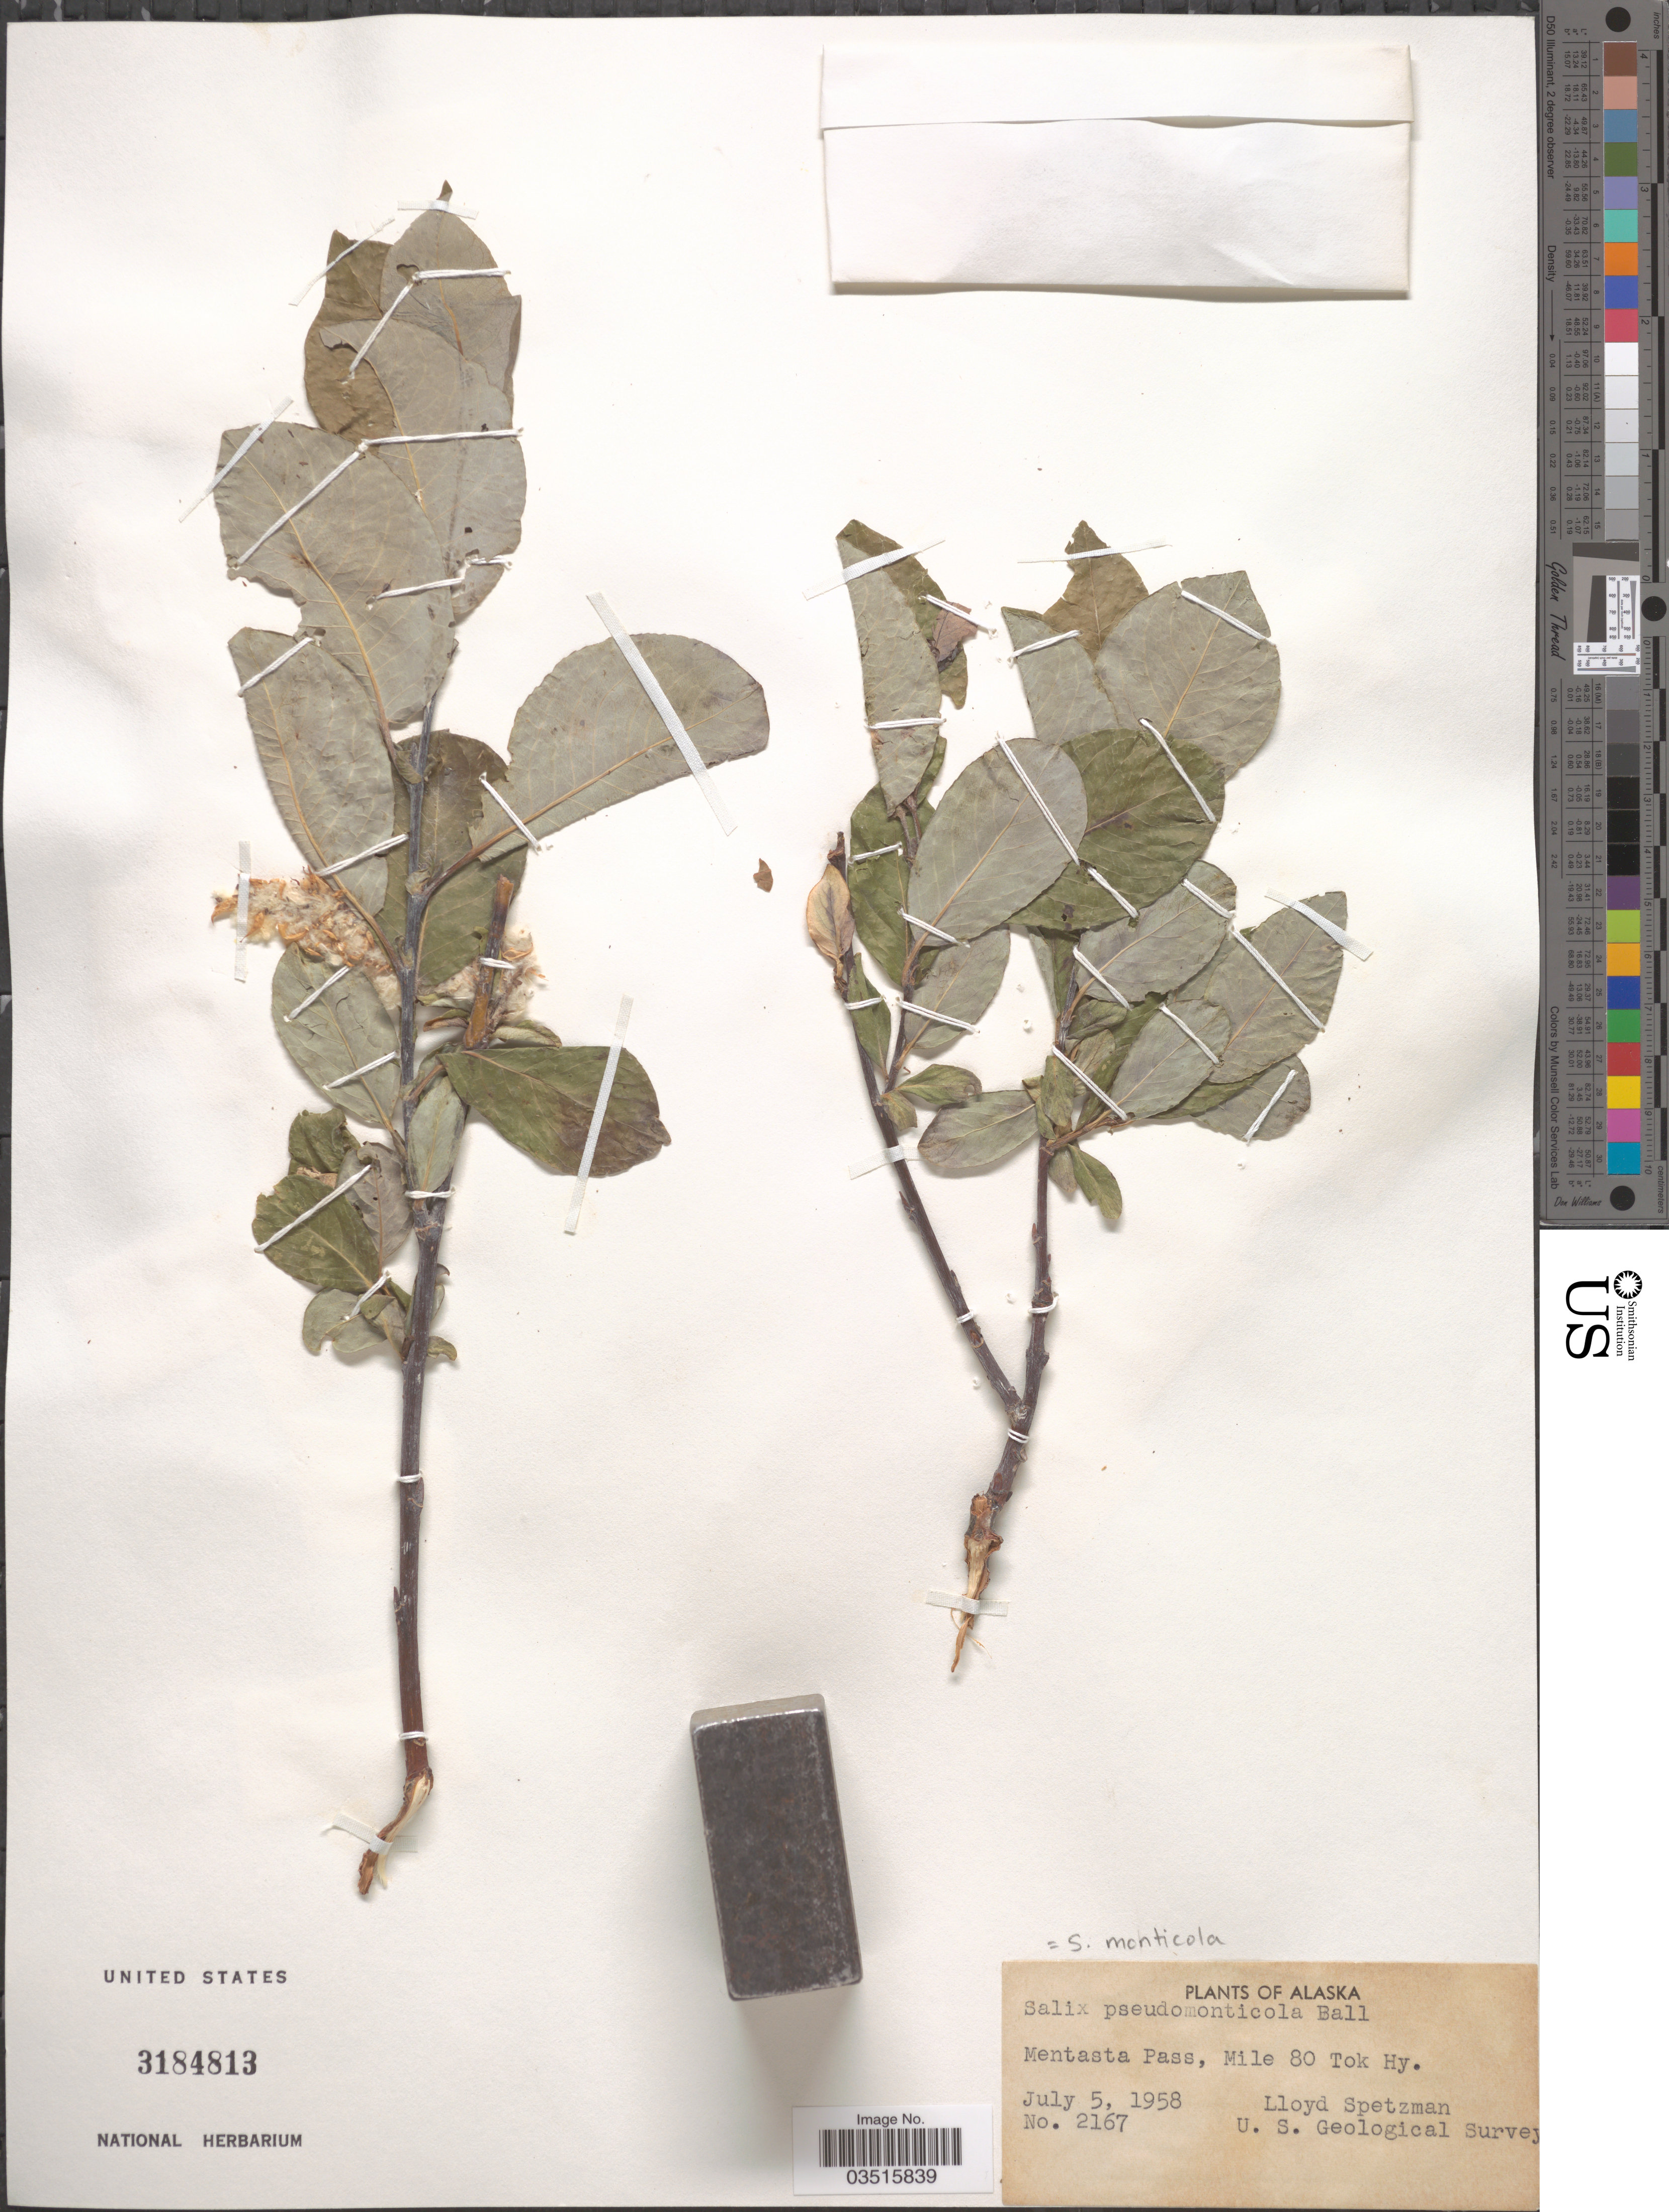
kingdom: Plantae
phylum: Tracheophyta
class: Magnoliopsida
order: Malpighiales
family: Salicaceae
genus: Salix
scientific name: Salix monticola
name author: Bebb.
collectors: L. Spetzman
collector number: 2167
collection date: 1958-07-05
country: United States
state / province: Alaska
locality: Mentasta Pass, Mile 80 Tok Hy.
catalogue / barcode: US 3184813